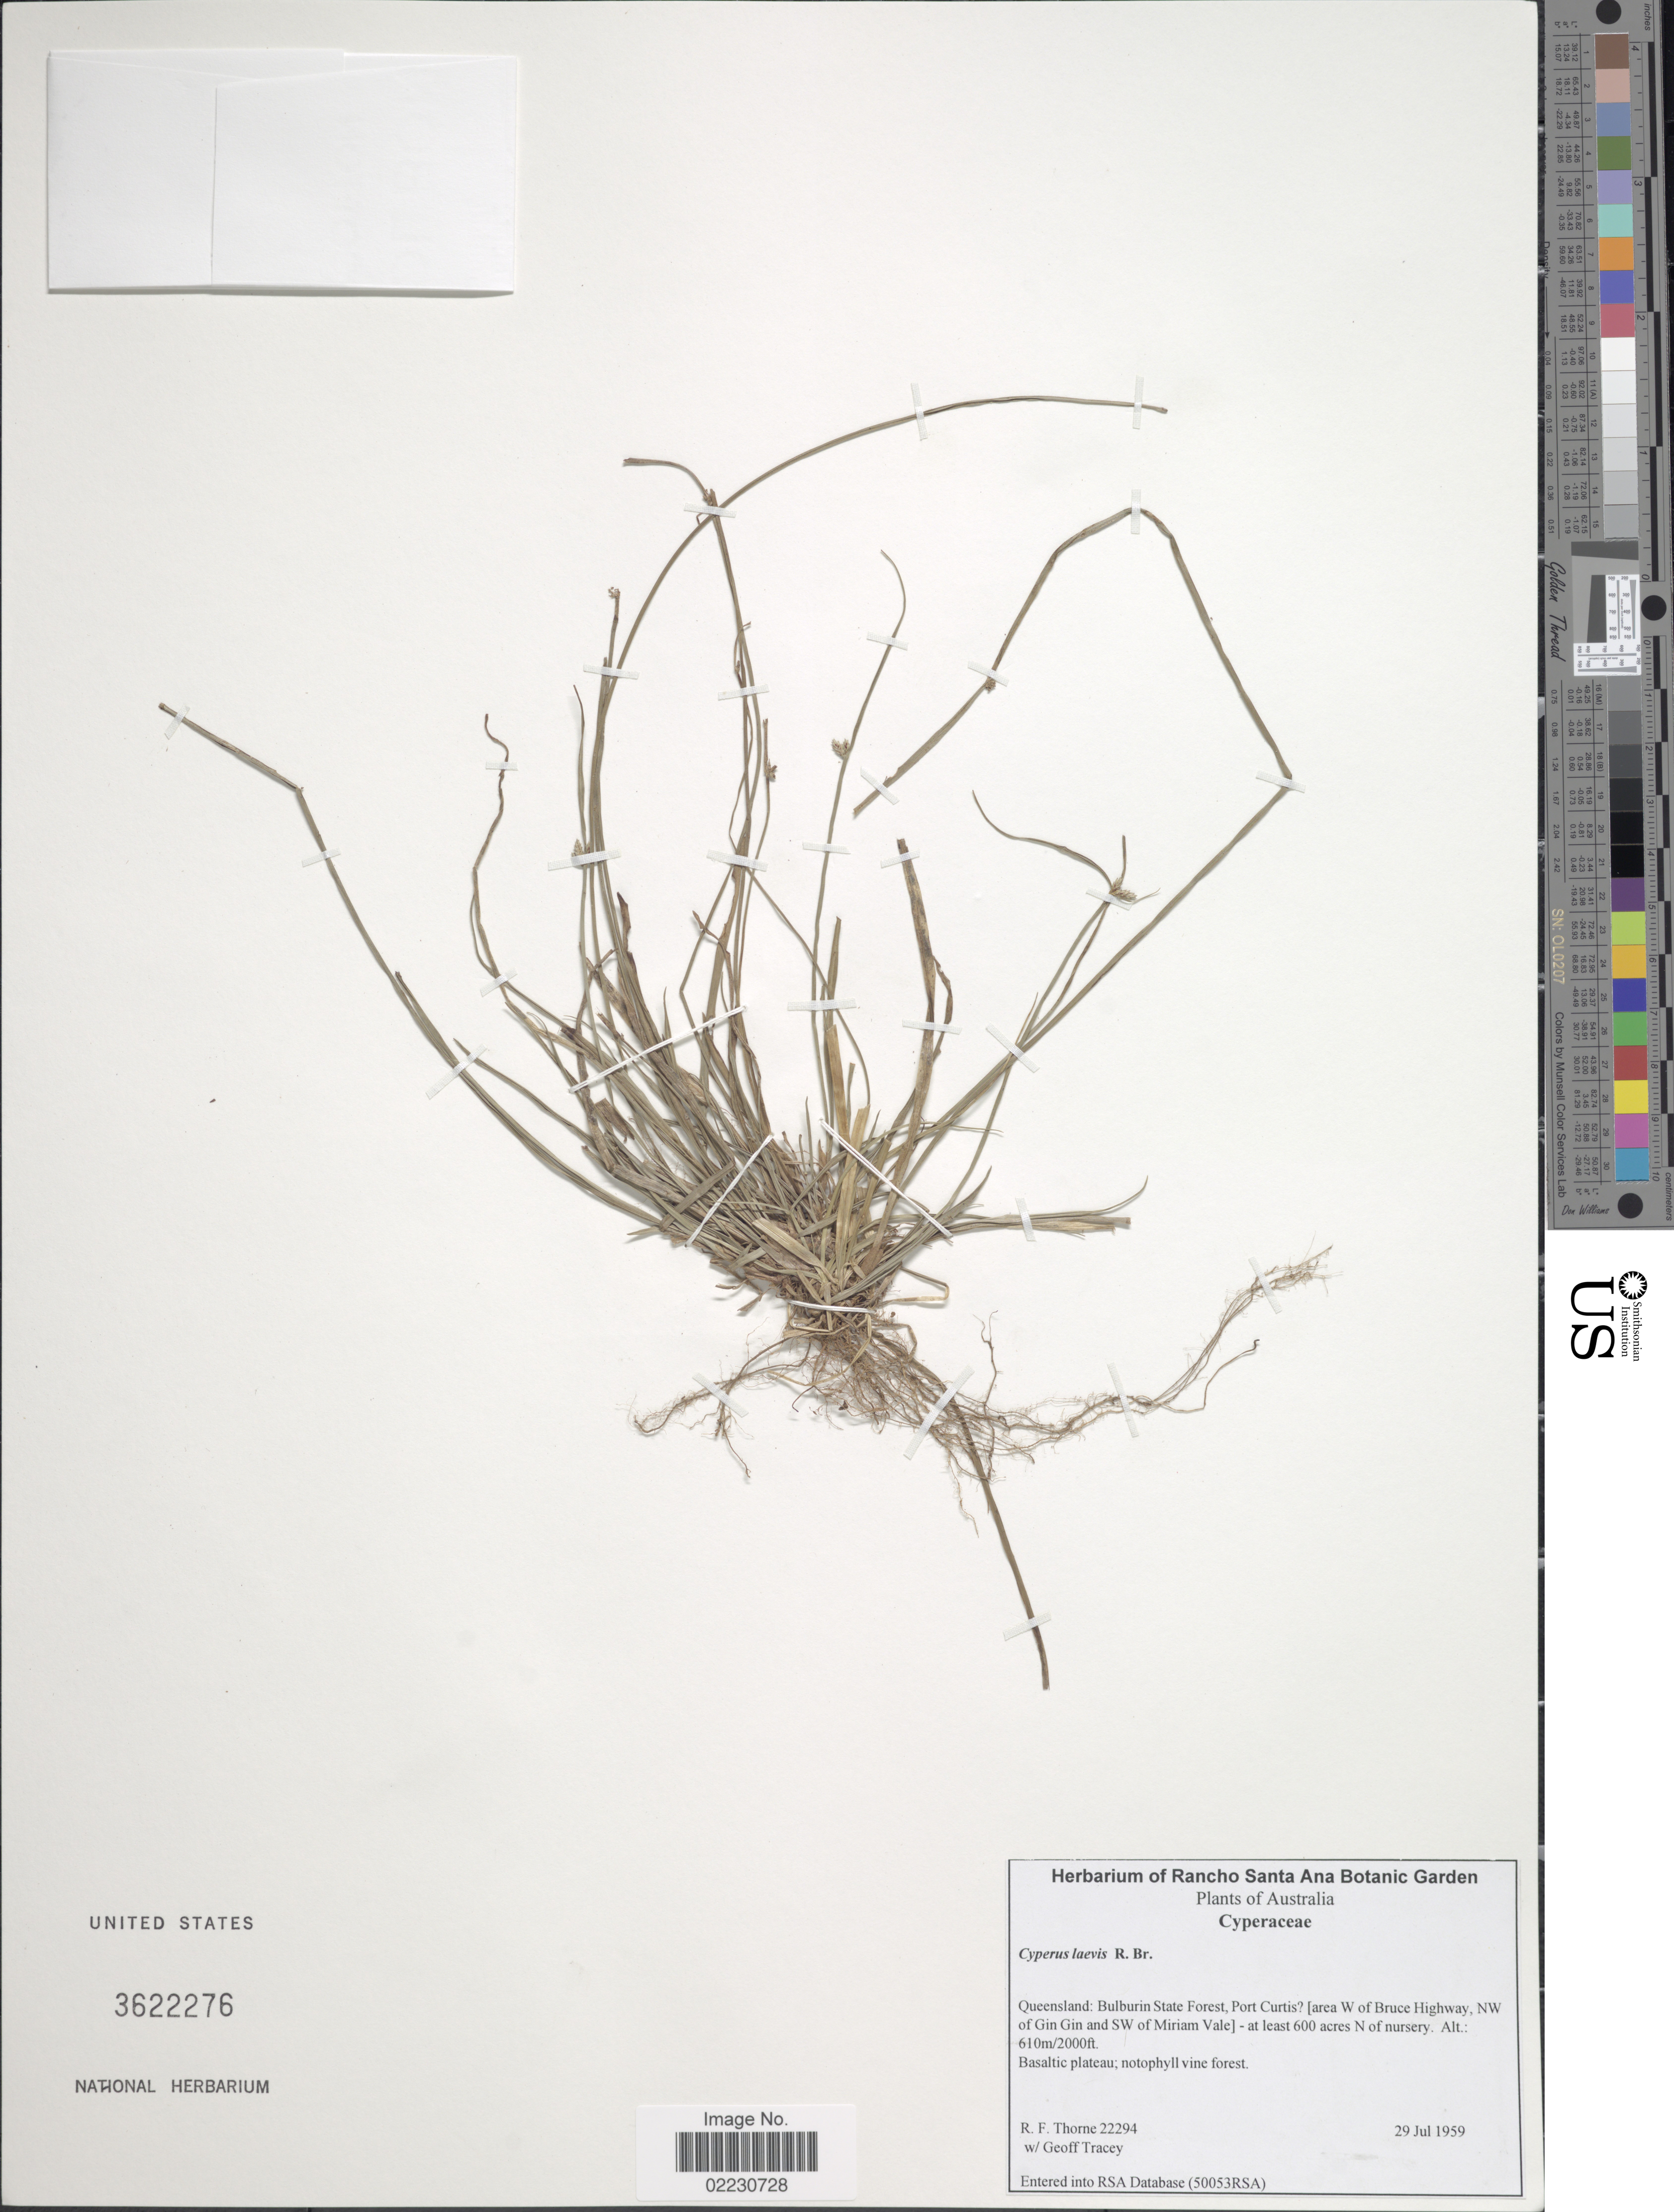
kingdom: Plantae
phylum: Tracheophyta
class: Liliopsida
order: Poales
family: Cyperaceae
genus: Cyperus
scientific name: Cyperus laevis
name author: R. Br.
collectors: R. F. Thorne & G. Tracey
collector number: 22294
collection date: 1959-07-29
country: Australia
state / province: Queensland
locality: Bulburin State Forest, Port Curtis[unsure placement] [area W of Bruce Highway, NW of Gin Gin and SW of Miriam Vale] - at least 600 acres N of nursery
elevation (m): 610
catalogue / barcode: US 3622276